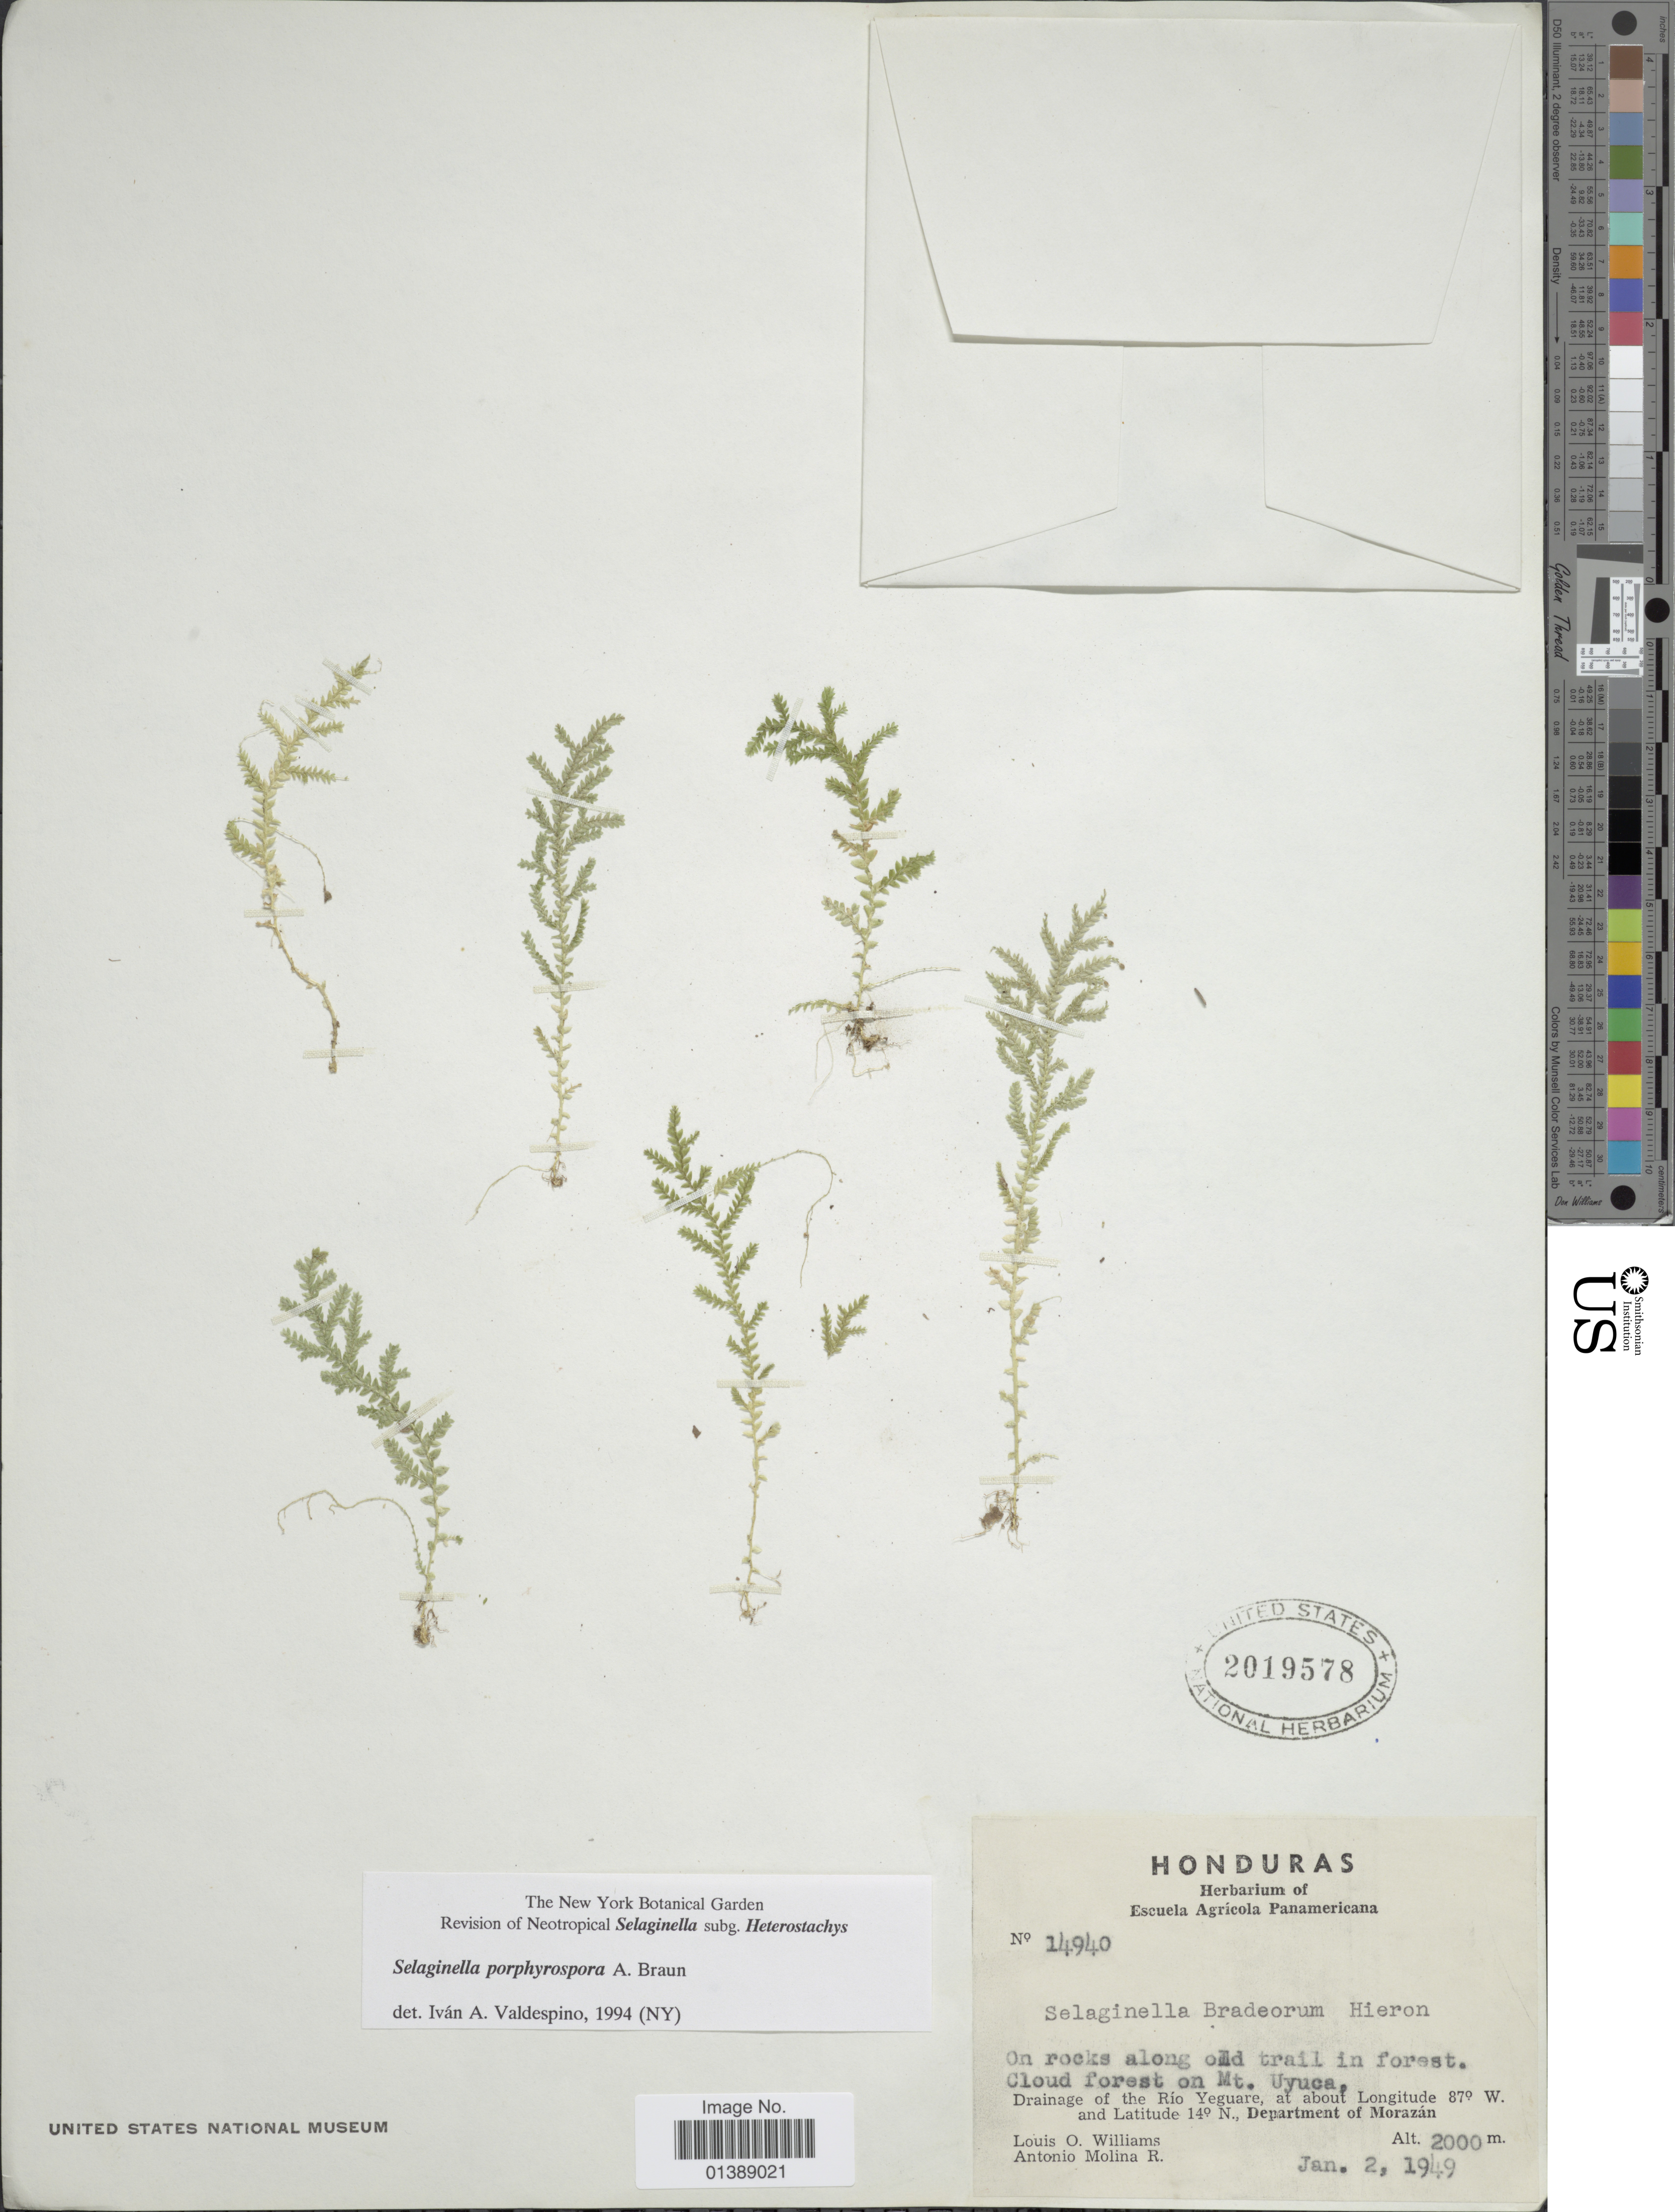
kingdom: Plantae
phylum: Tracheophyta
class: Lycopodiopsida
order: Selaginellales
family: Selaginellaceae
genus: Selaginella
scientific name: Selaginella porphyrospora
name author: A. Braun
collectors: L. O. Williams & A. Molina R.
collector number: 14940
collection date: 1949-01-02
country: Honduras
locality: On rocks along old trail in forest. Cloud forest on Mt Uyuca, Drainage of the Río Yeguare, Department of Morazán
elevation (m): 2000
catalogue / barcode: US 2019578